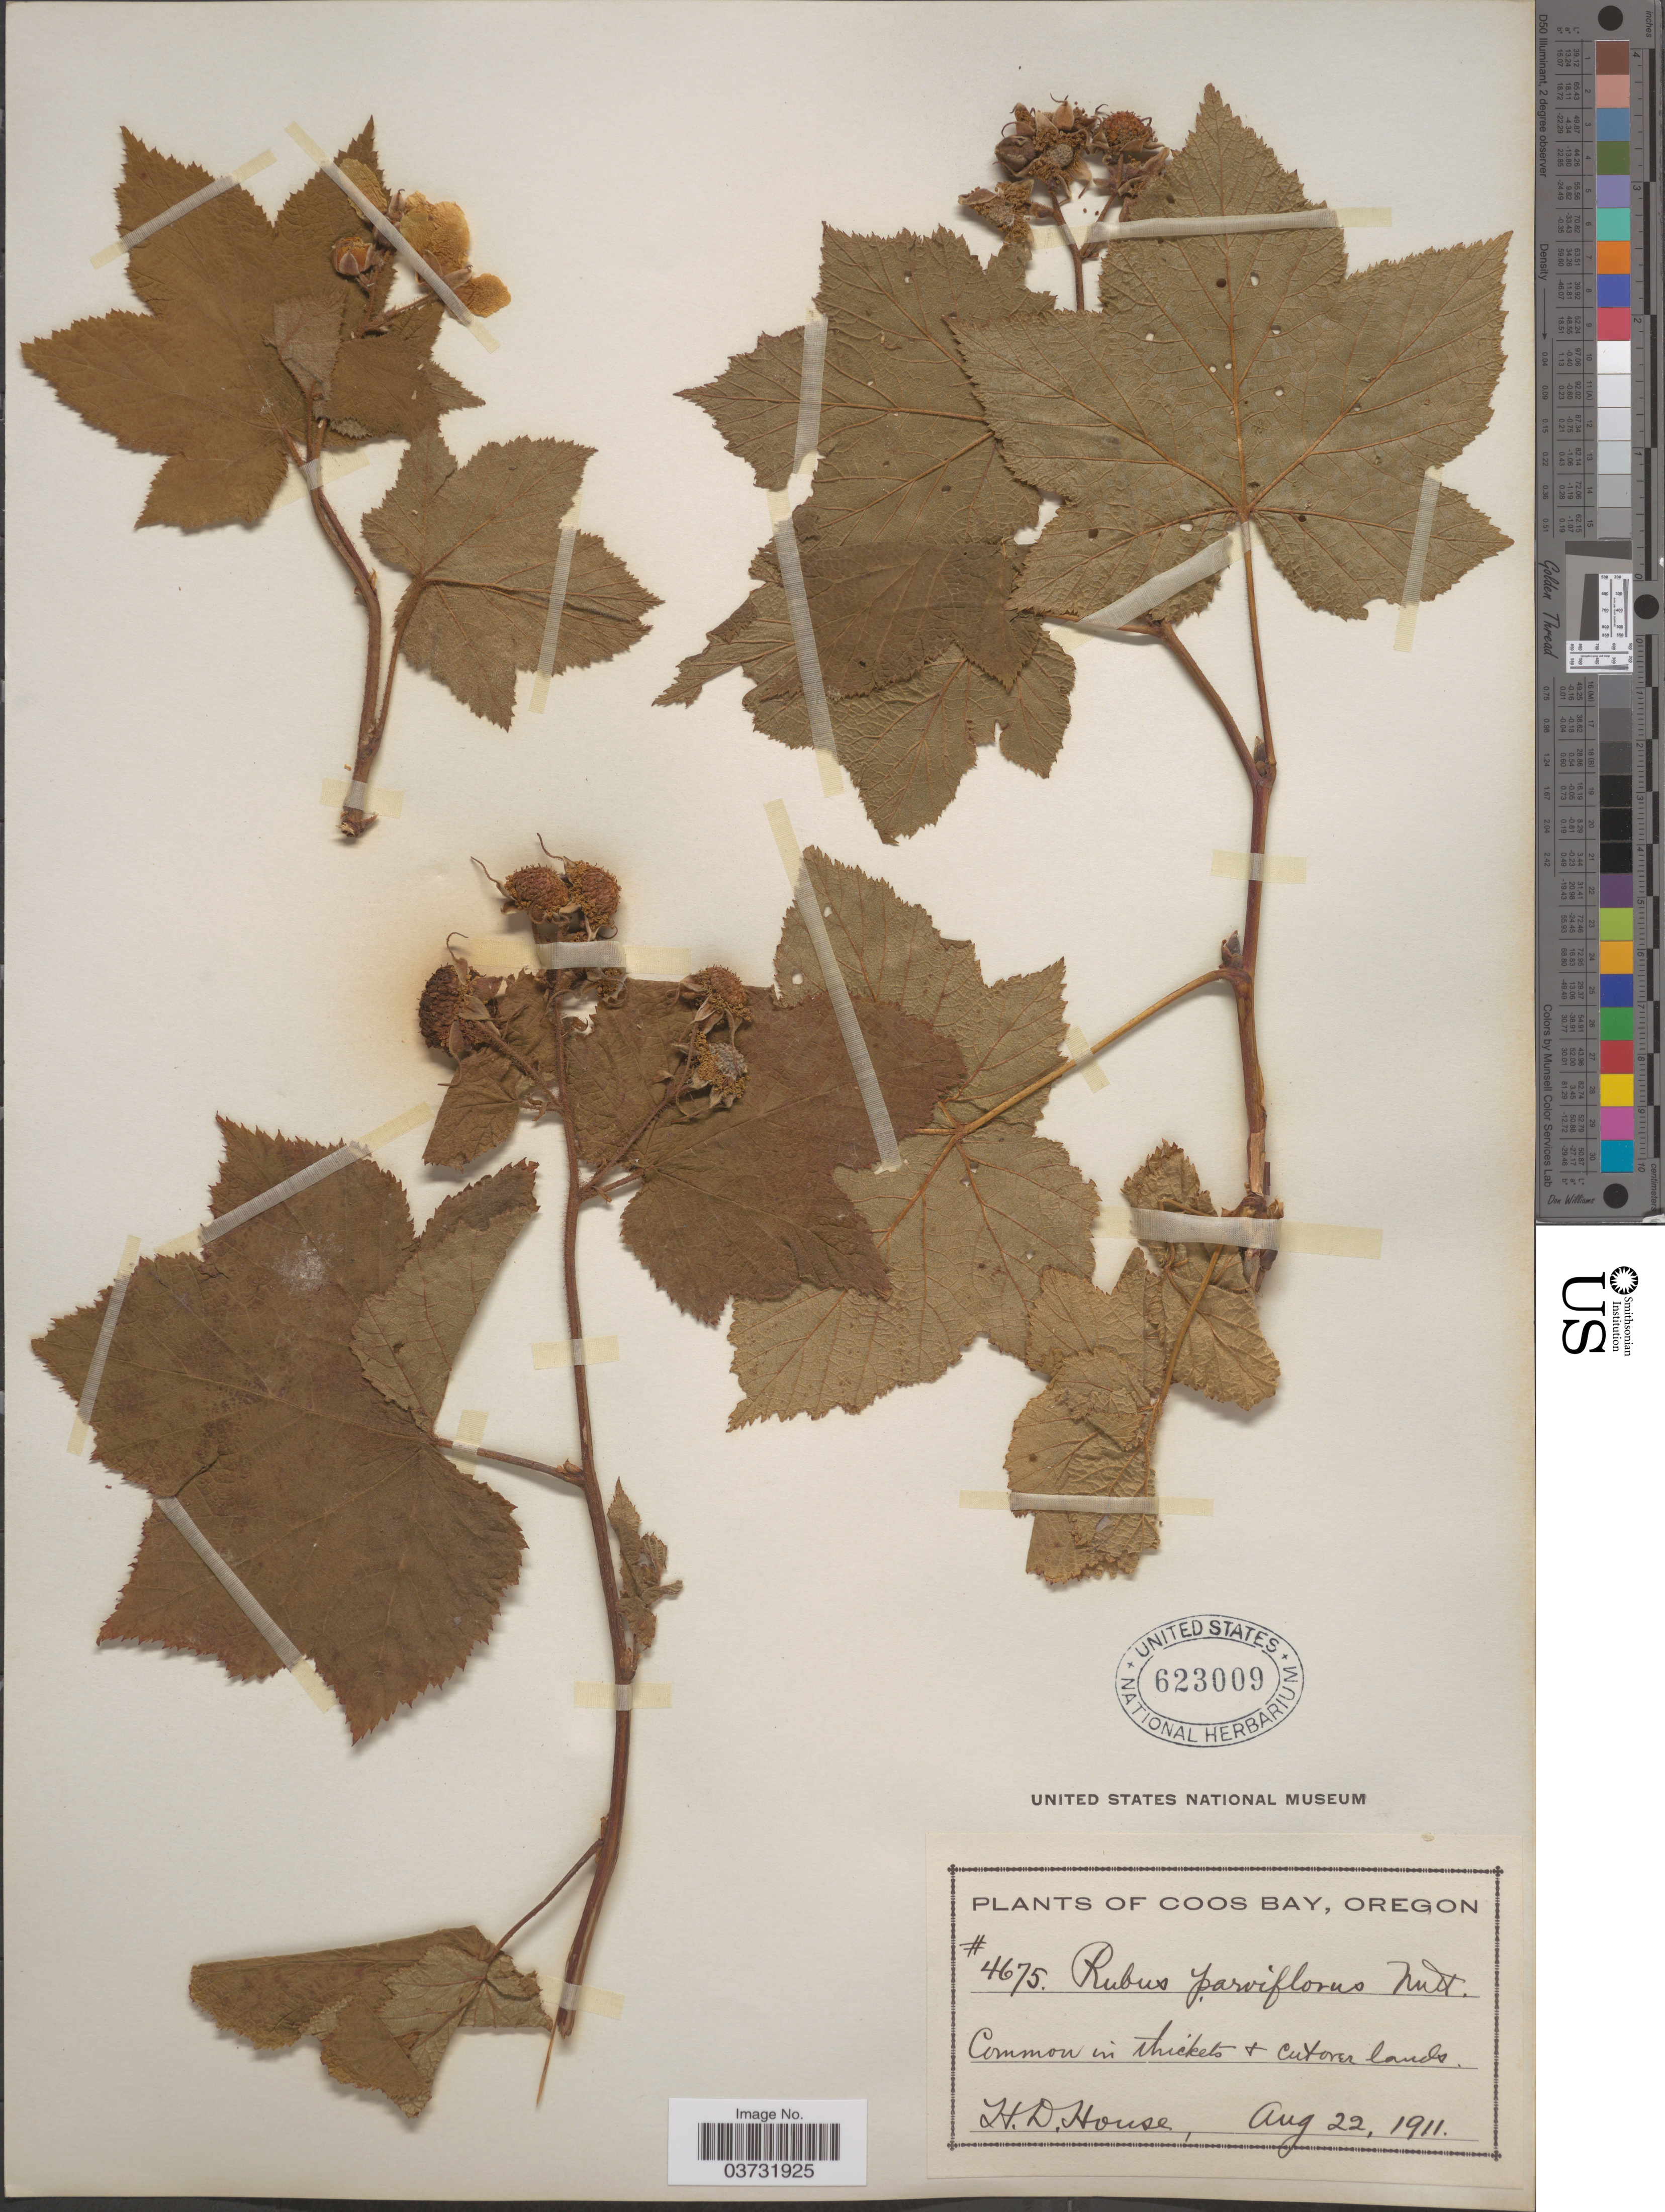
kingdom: Plantae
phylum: Tracheophyta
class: Magnoliopsida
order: Rosales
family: Rosaceae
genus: Rubus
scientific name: Rubus parviflorus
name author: Nutt.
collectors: H. D. House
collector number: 4675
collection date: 1911-08-22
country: United States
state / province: Oregon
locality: Coos Bay.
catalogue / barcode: US 623009